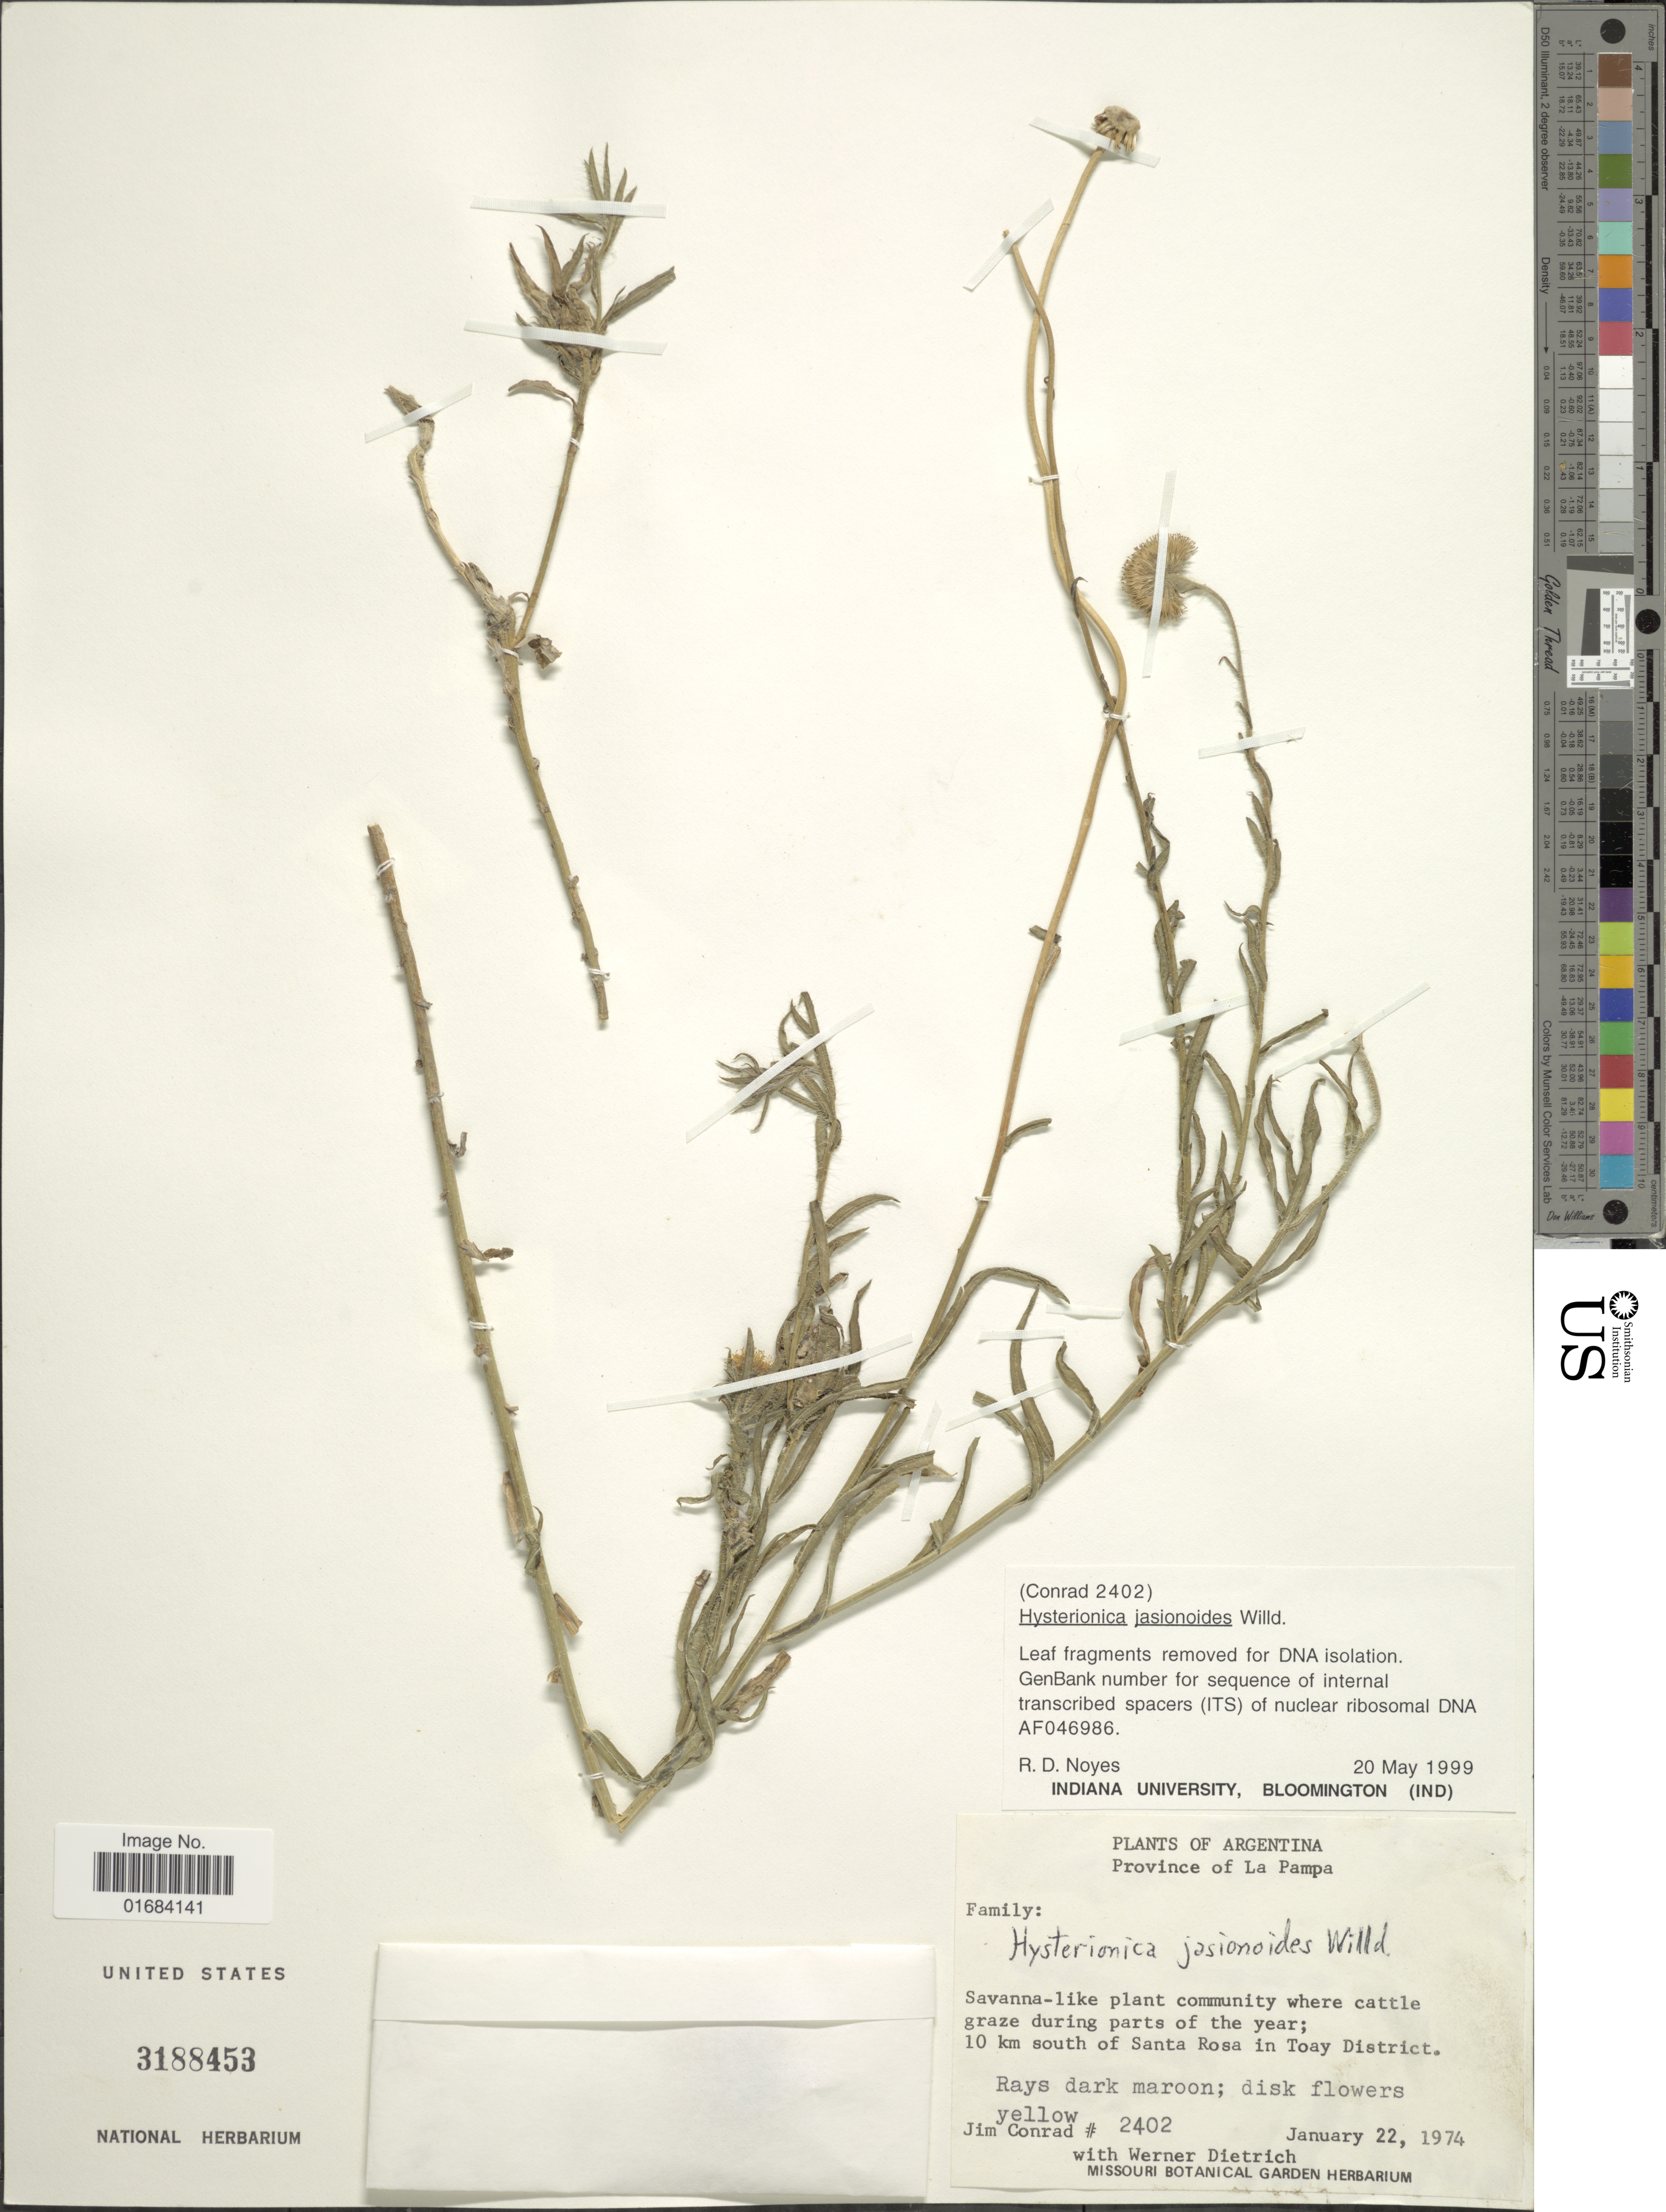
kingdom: Plantae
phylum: Tracheophyta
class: Magnoliopsida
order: Asterales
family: Asteraceae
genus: Hysterionica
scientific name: Hysterionica jasionoides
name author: Willd.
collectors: J. Conrad & W. Dietrich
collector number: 2402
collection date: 1974-01-22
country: Argentina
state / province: La Pampa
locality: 10 km south of Santa Rosa in Toay District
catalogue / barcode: US 3188453